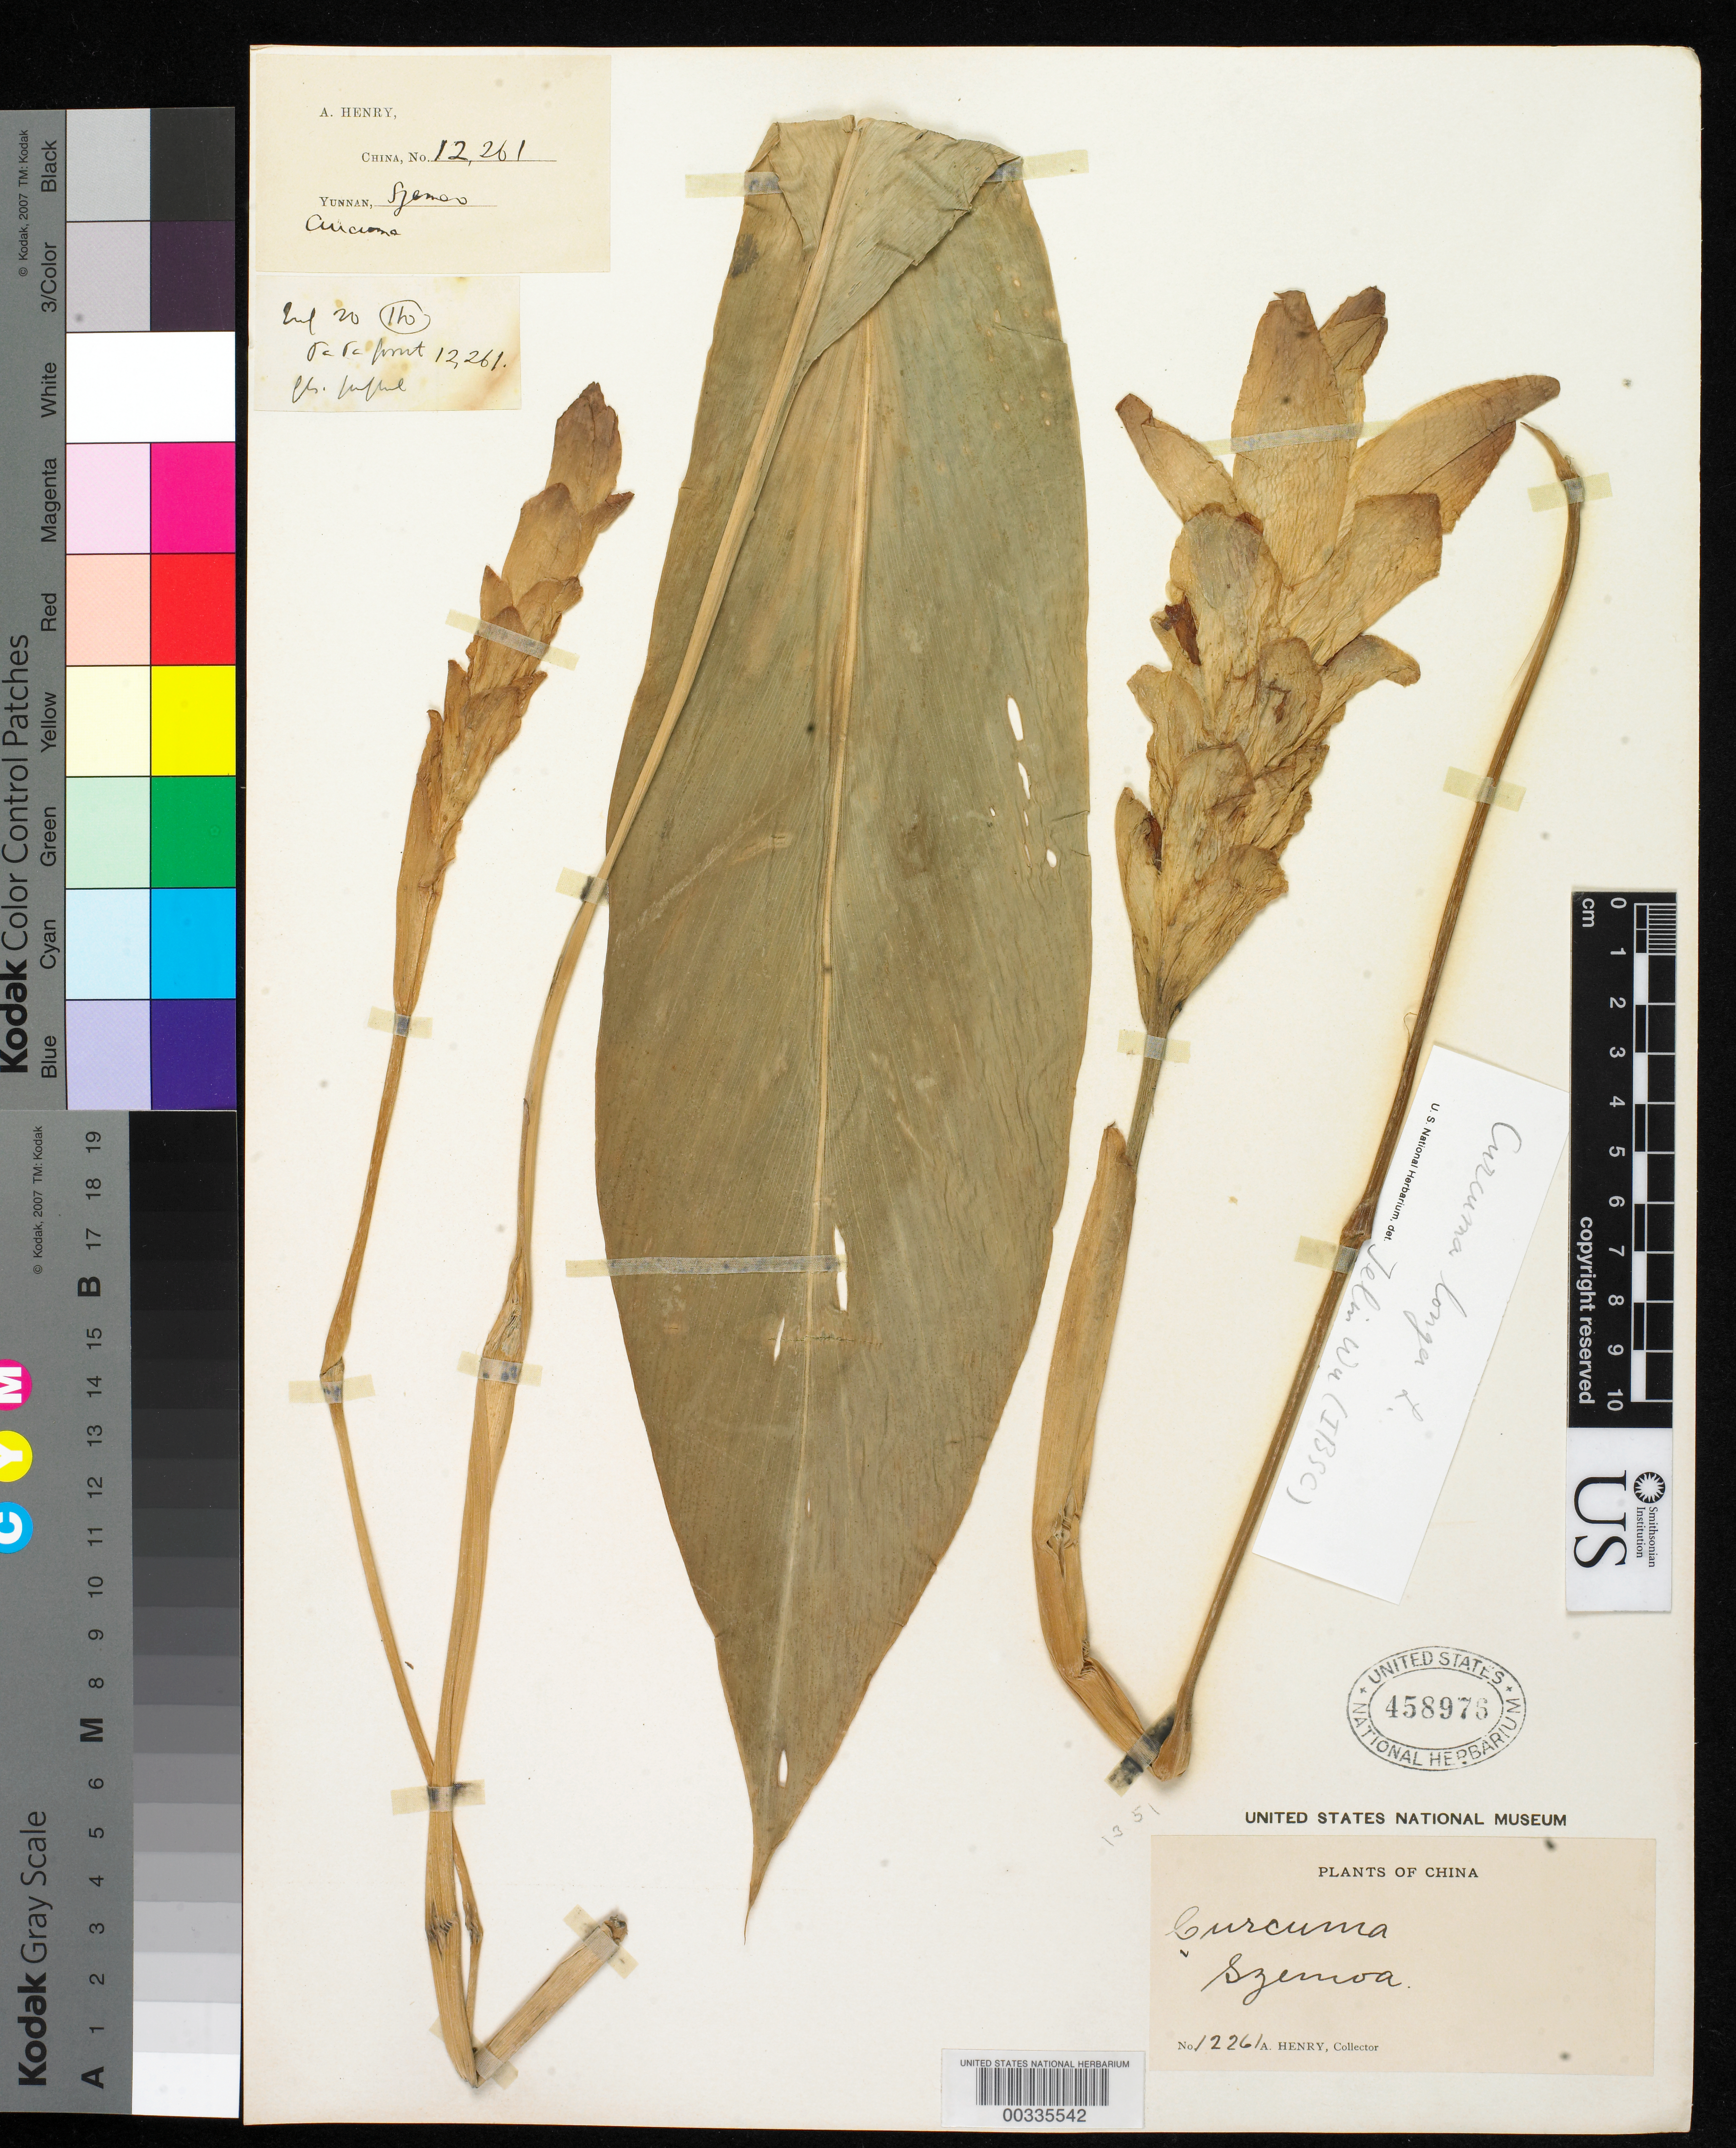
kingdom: Plantae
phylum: Tracheophyta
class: Liliopsida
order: Zingiberales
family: Zingiberaceae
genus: Curcuma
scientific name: Curcuma longa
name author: L.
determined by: Wu, Te-Ling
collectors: A. Henry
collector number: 12261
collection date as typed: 20 Jul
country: China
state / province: Yunnan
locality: Szemoa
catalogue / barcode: US 458976